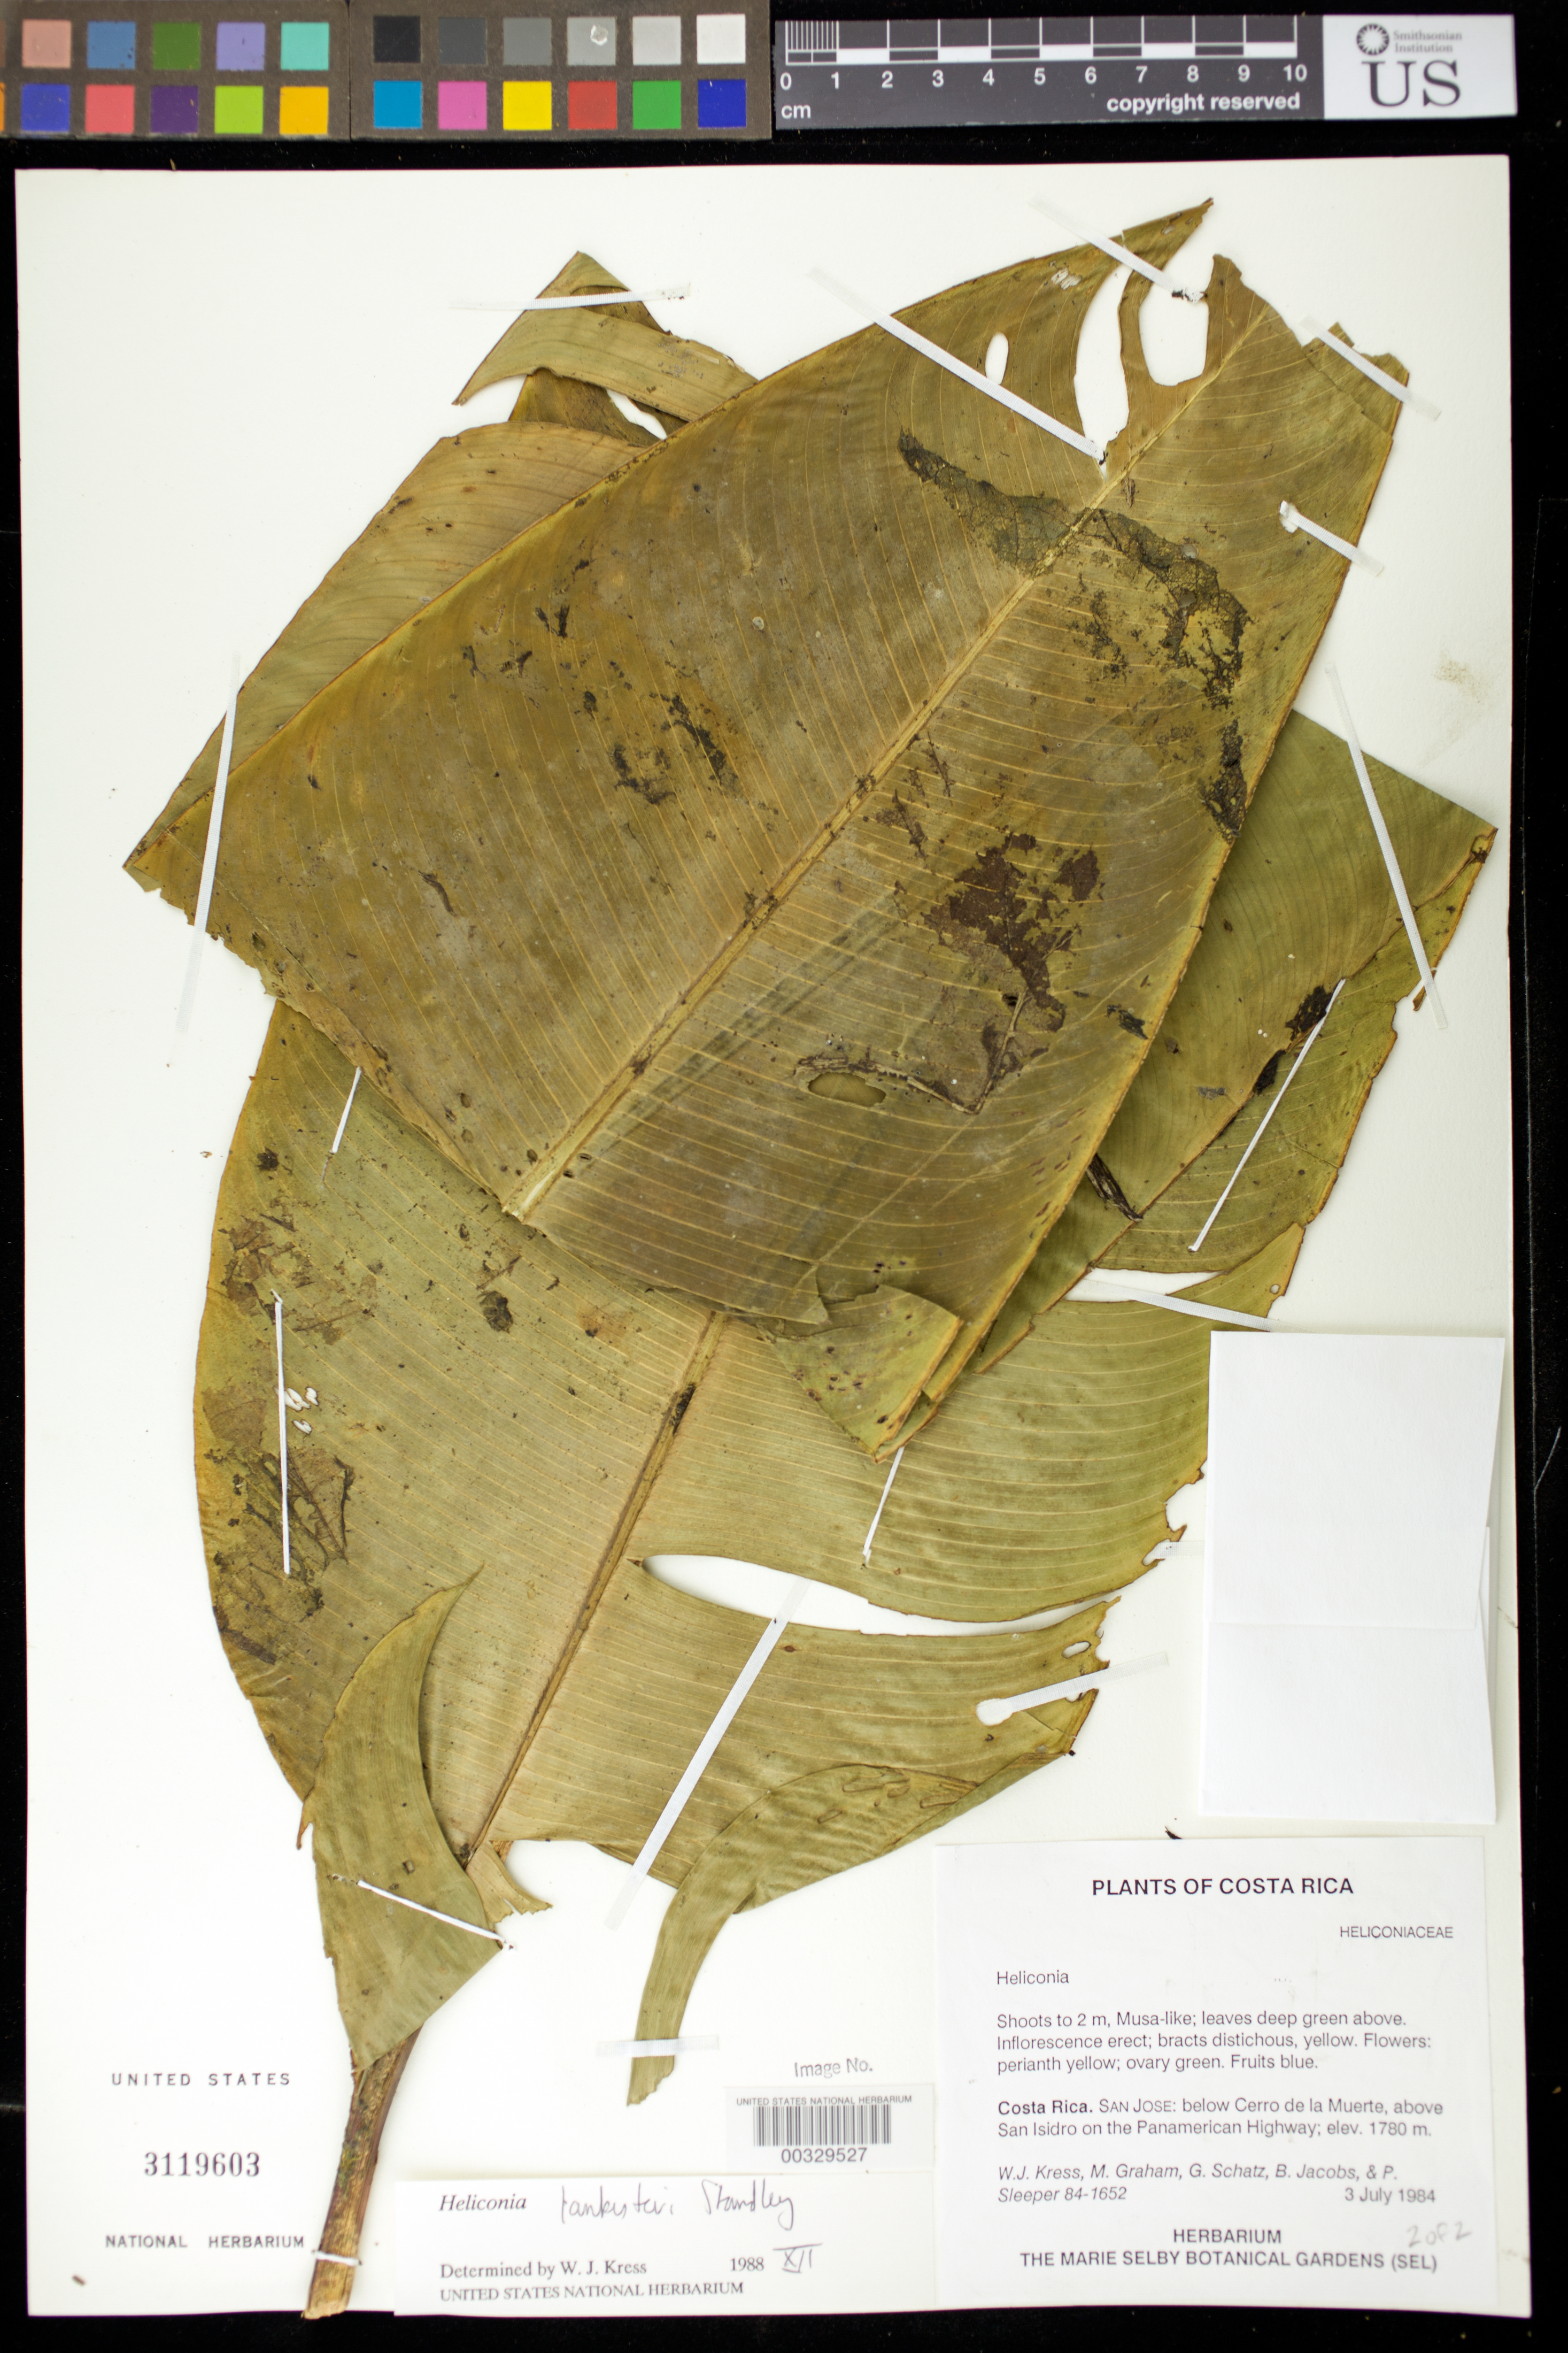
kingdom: Plantae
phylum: Tracheophyta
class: Liliopsida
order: Zingiberales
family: Heliconiaceae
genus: Heliconia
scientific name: Heliconia lankesteri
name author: Standl.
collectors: W. J. Kress, M. Graham, G. Schatz, B. Jacobs & P. Sleeper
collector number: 84-1652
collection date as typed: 03 Jul 1984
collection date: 1984-07-03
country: Costa Rica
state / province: San José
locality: Below cerro de la muerte, above san isidro on panamerican highway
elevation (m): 1780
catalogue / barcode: US 3119603